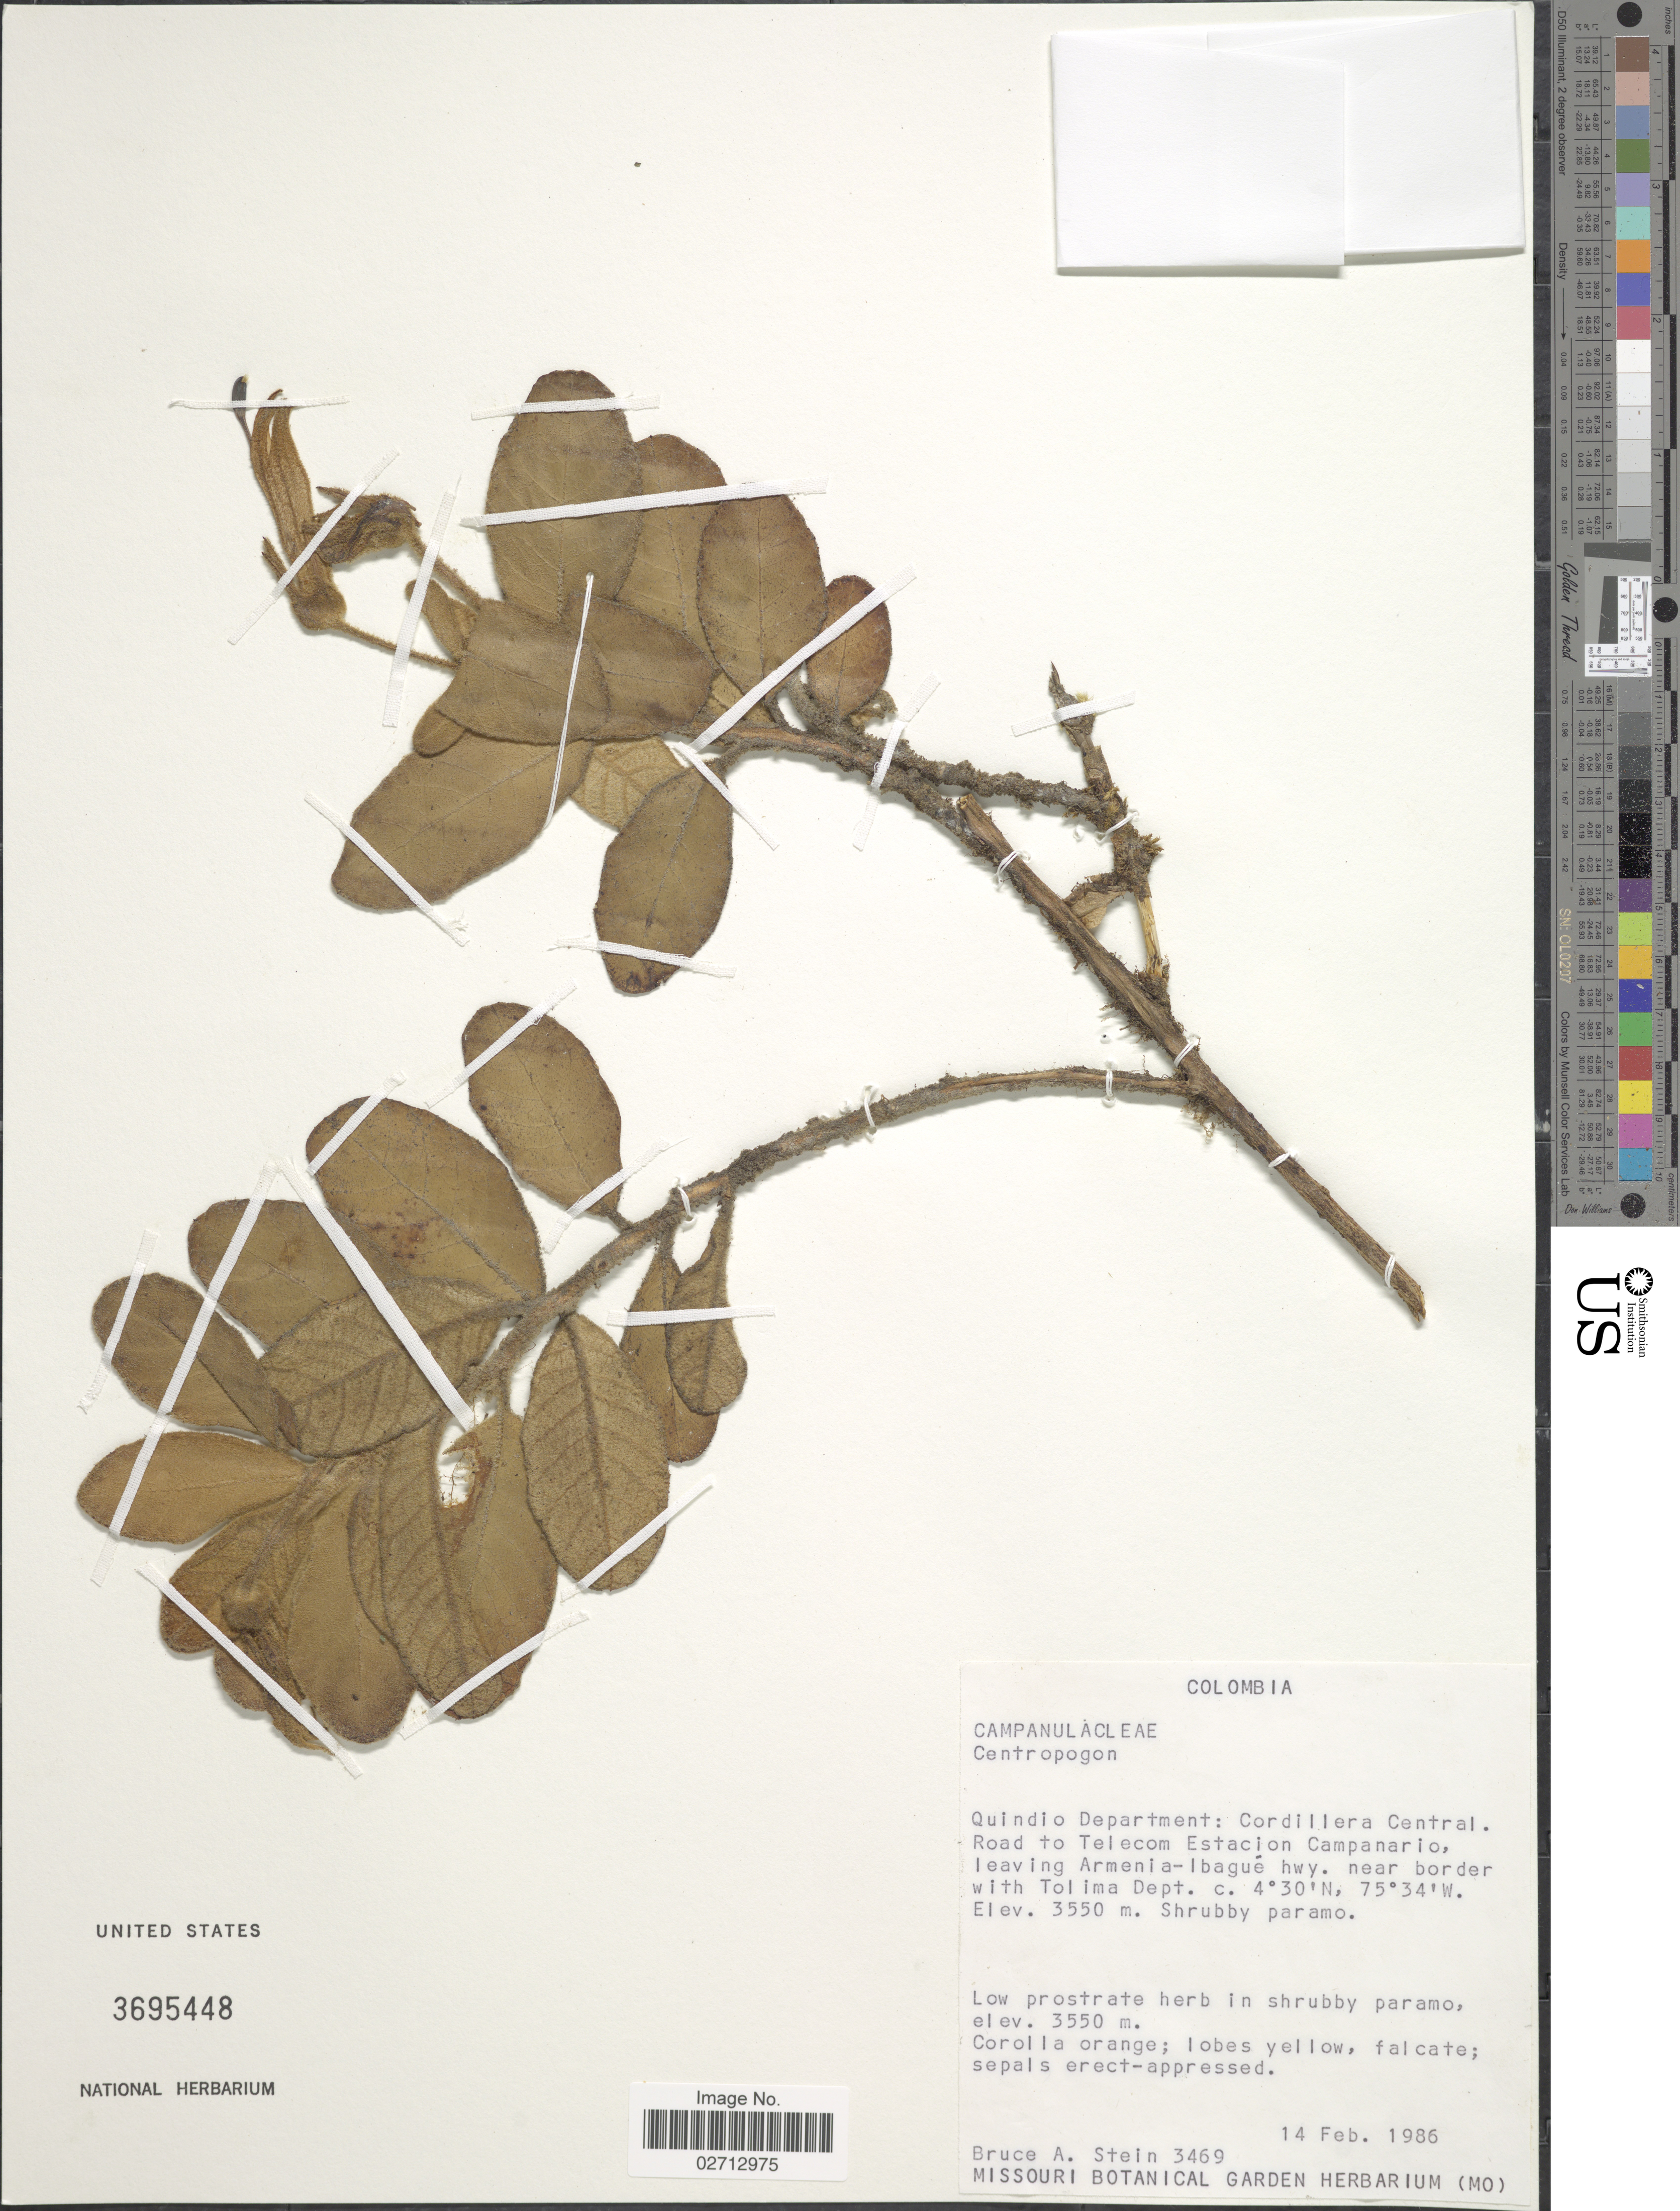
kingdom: Plantae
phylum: Tracheophyta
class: Magnoliopsida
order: Asterales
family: Campanulaceae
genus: Centropogon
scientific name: Centropogon sp.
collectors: B. A. Stein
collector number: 3469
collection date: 1986-02-14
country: Colombia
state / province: Quindío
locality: Cordillera Central. Road to Telecom Estacion Campanario, leaving Armenia-Ibaque hwy. near border with Tolima Dept.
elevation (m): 3550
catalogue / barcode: US 3695448